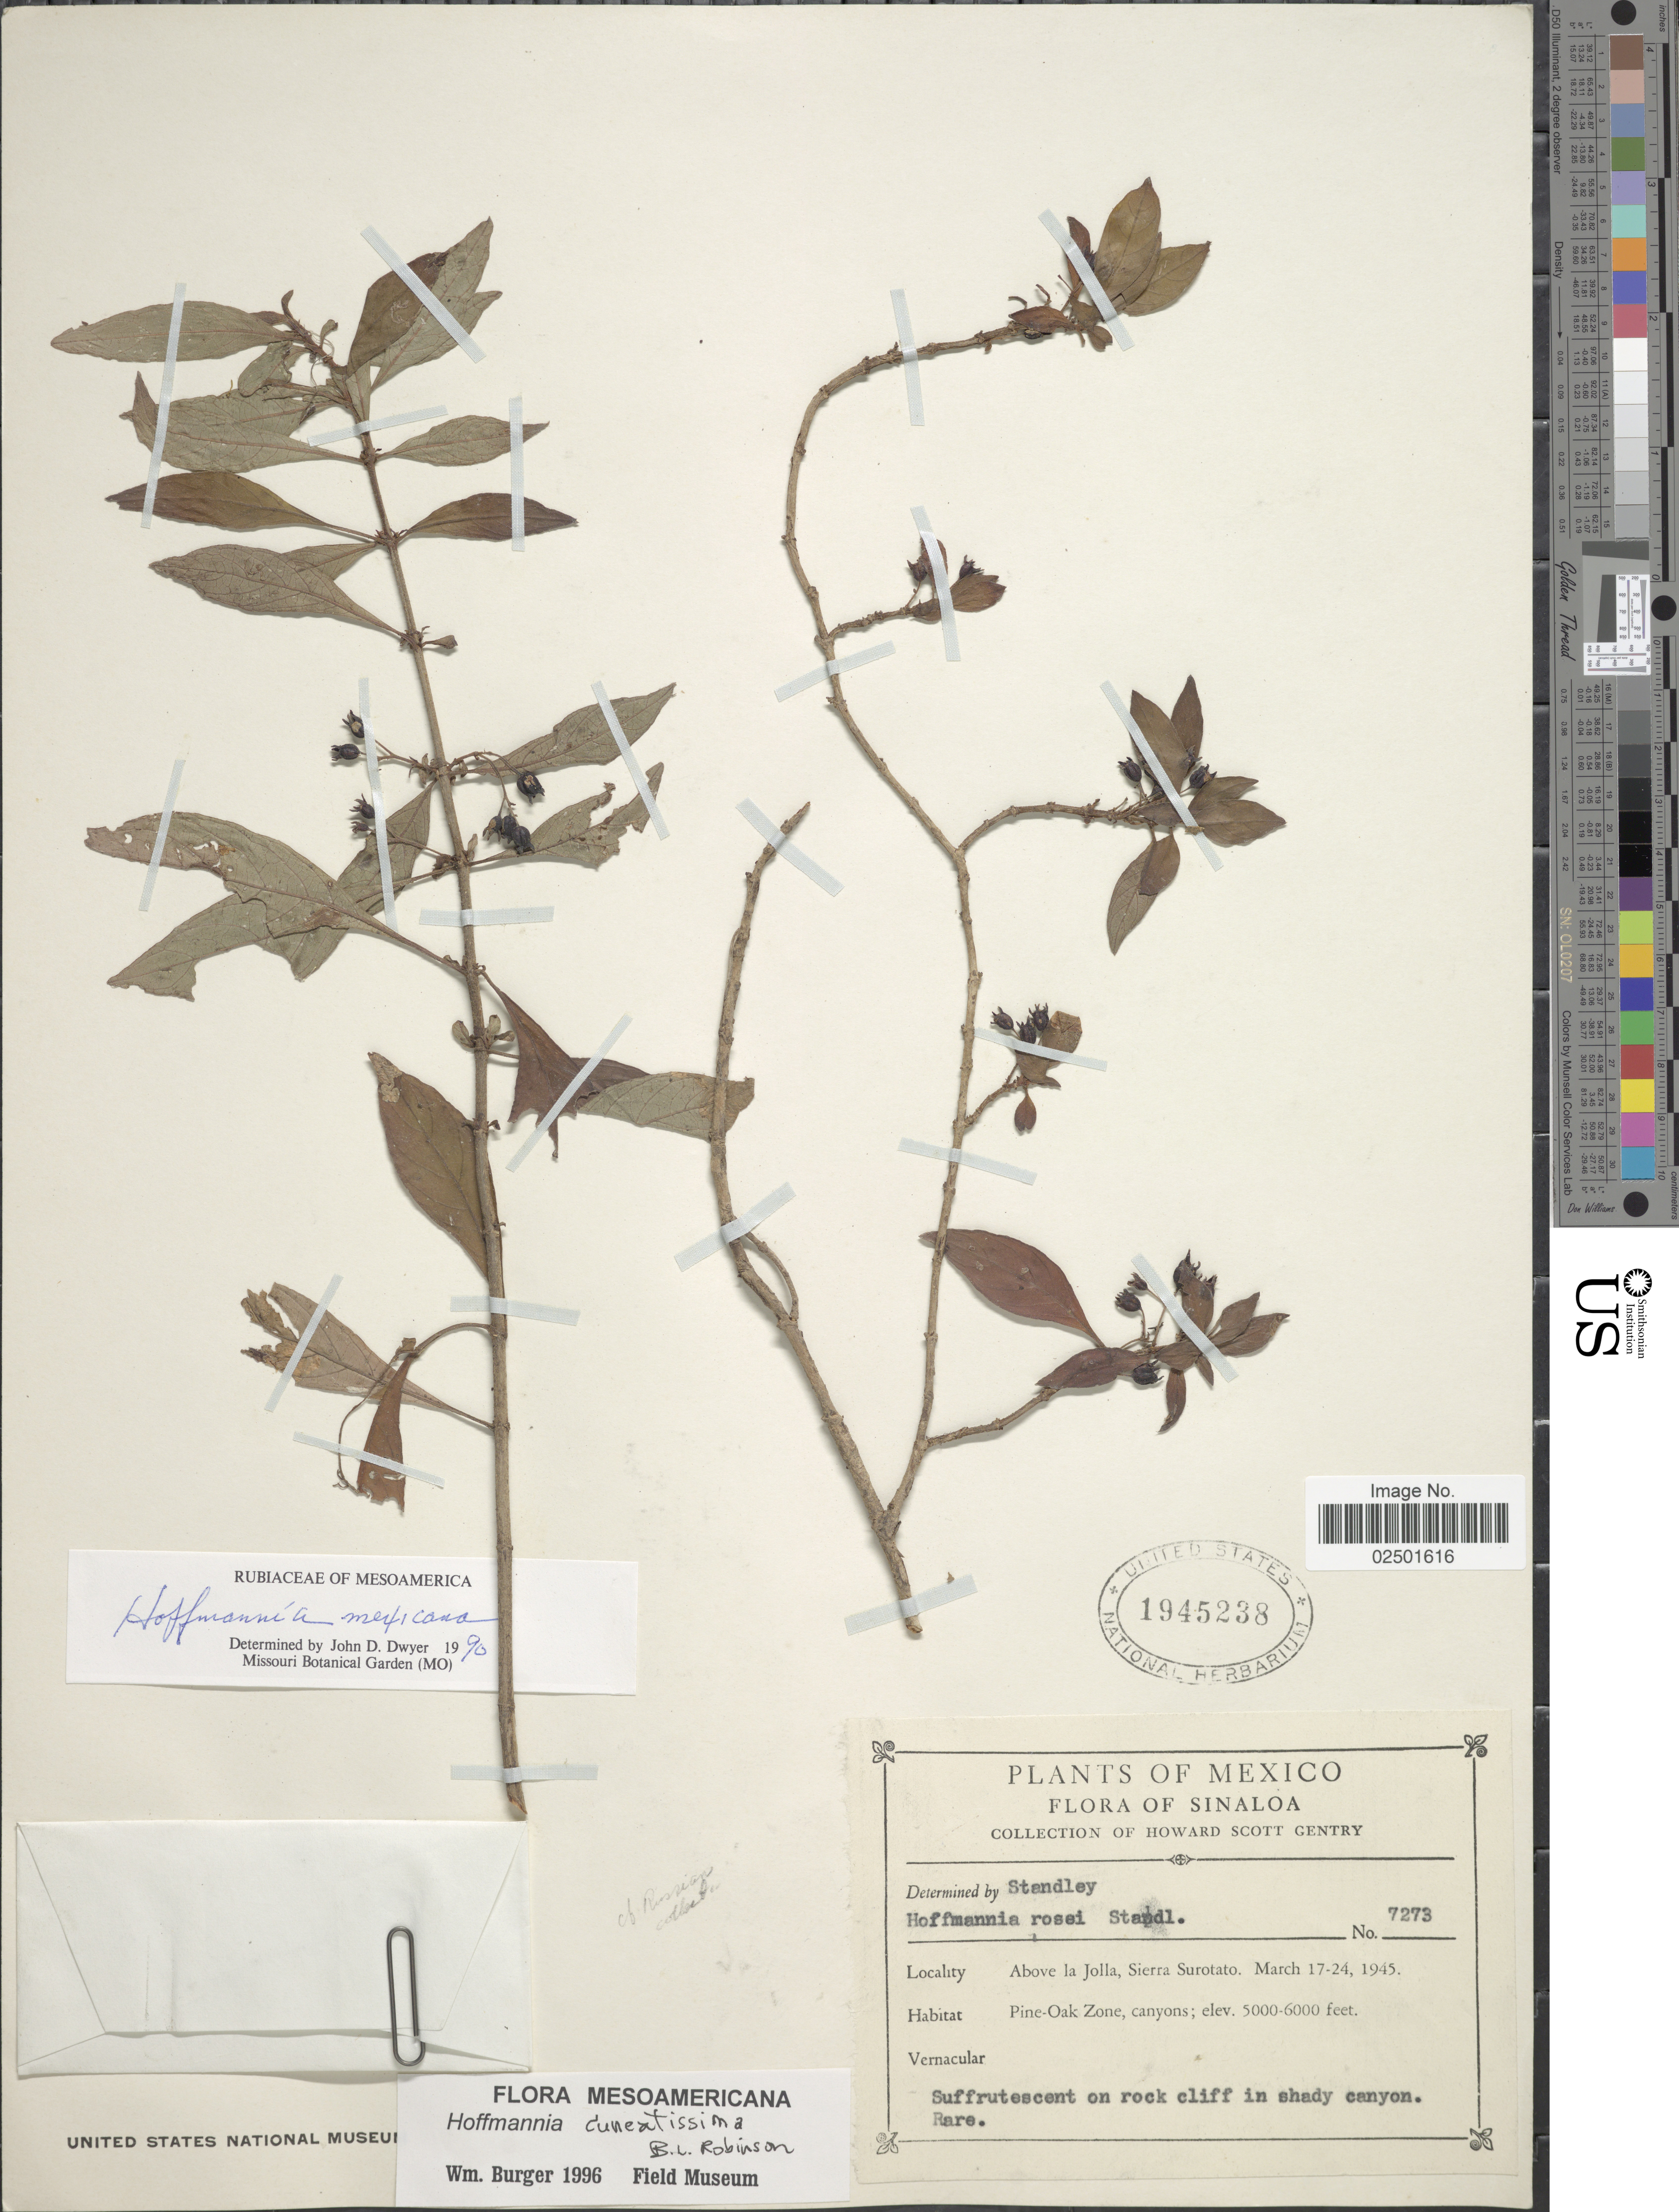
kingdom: Plantae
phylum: Tracheophyta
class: Magnoliopsida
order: Gentianales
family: Rubiaceae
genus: Hoffmannia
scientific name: Hoffmannia cuneatissima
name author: B.L. Rob.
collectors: H. S. Gentry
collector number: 7273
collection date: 1945-03-17/1945-03-24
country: Mexico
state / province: Sinaloa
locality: Above la Jolla, Sierra Surotato, Pine-Oak Zone, canyons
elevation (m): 1524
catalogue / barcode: US 1945238